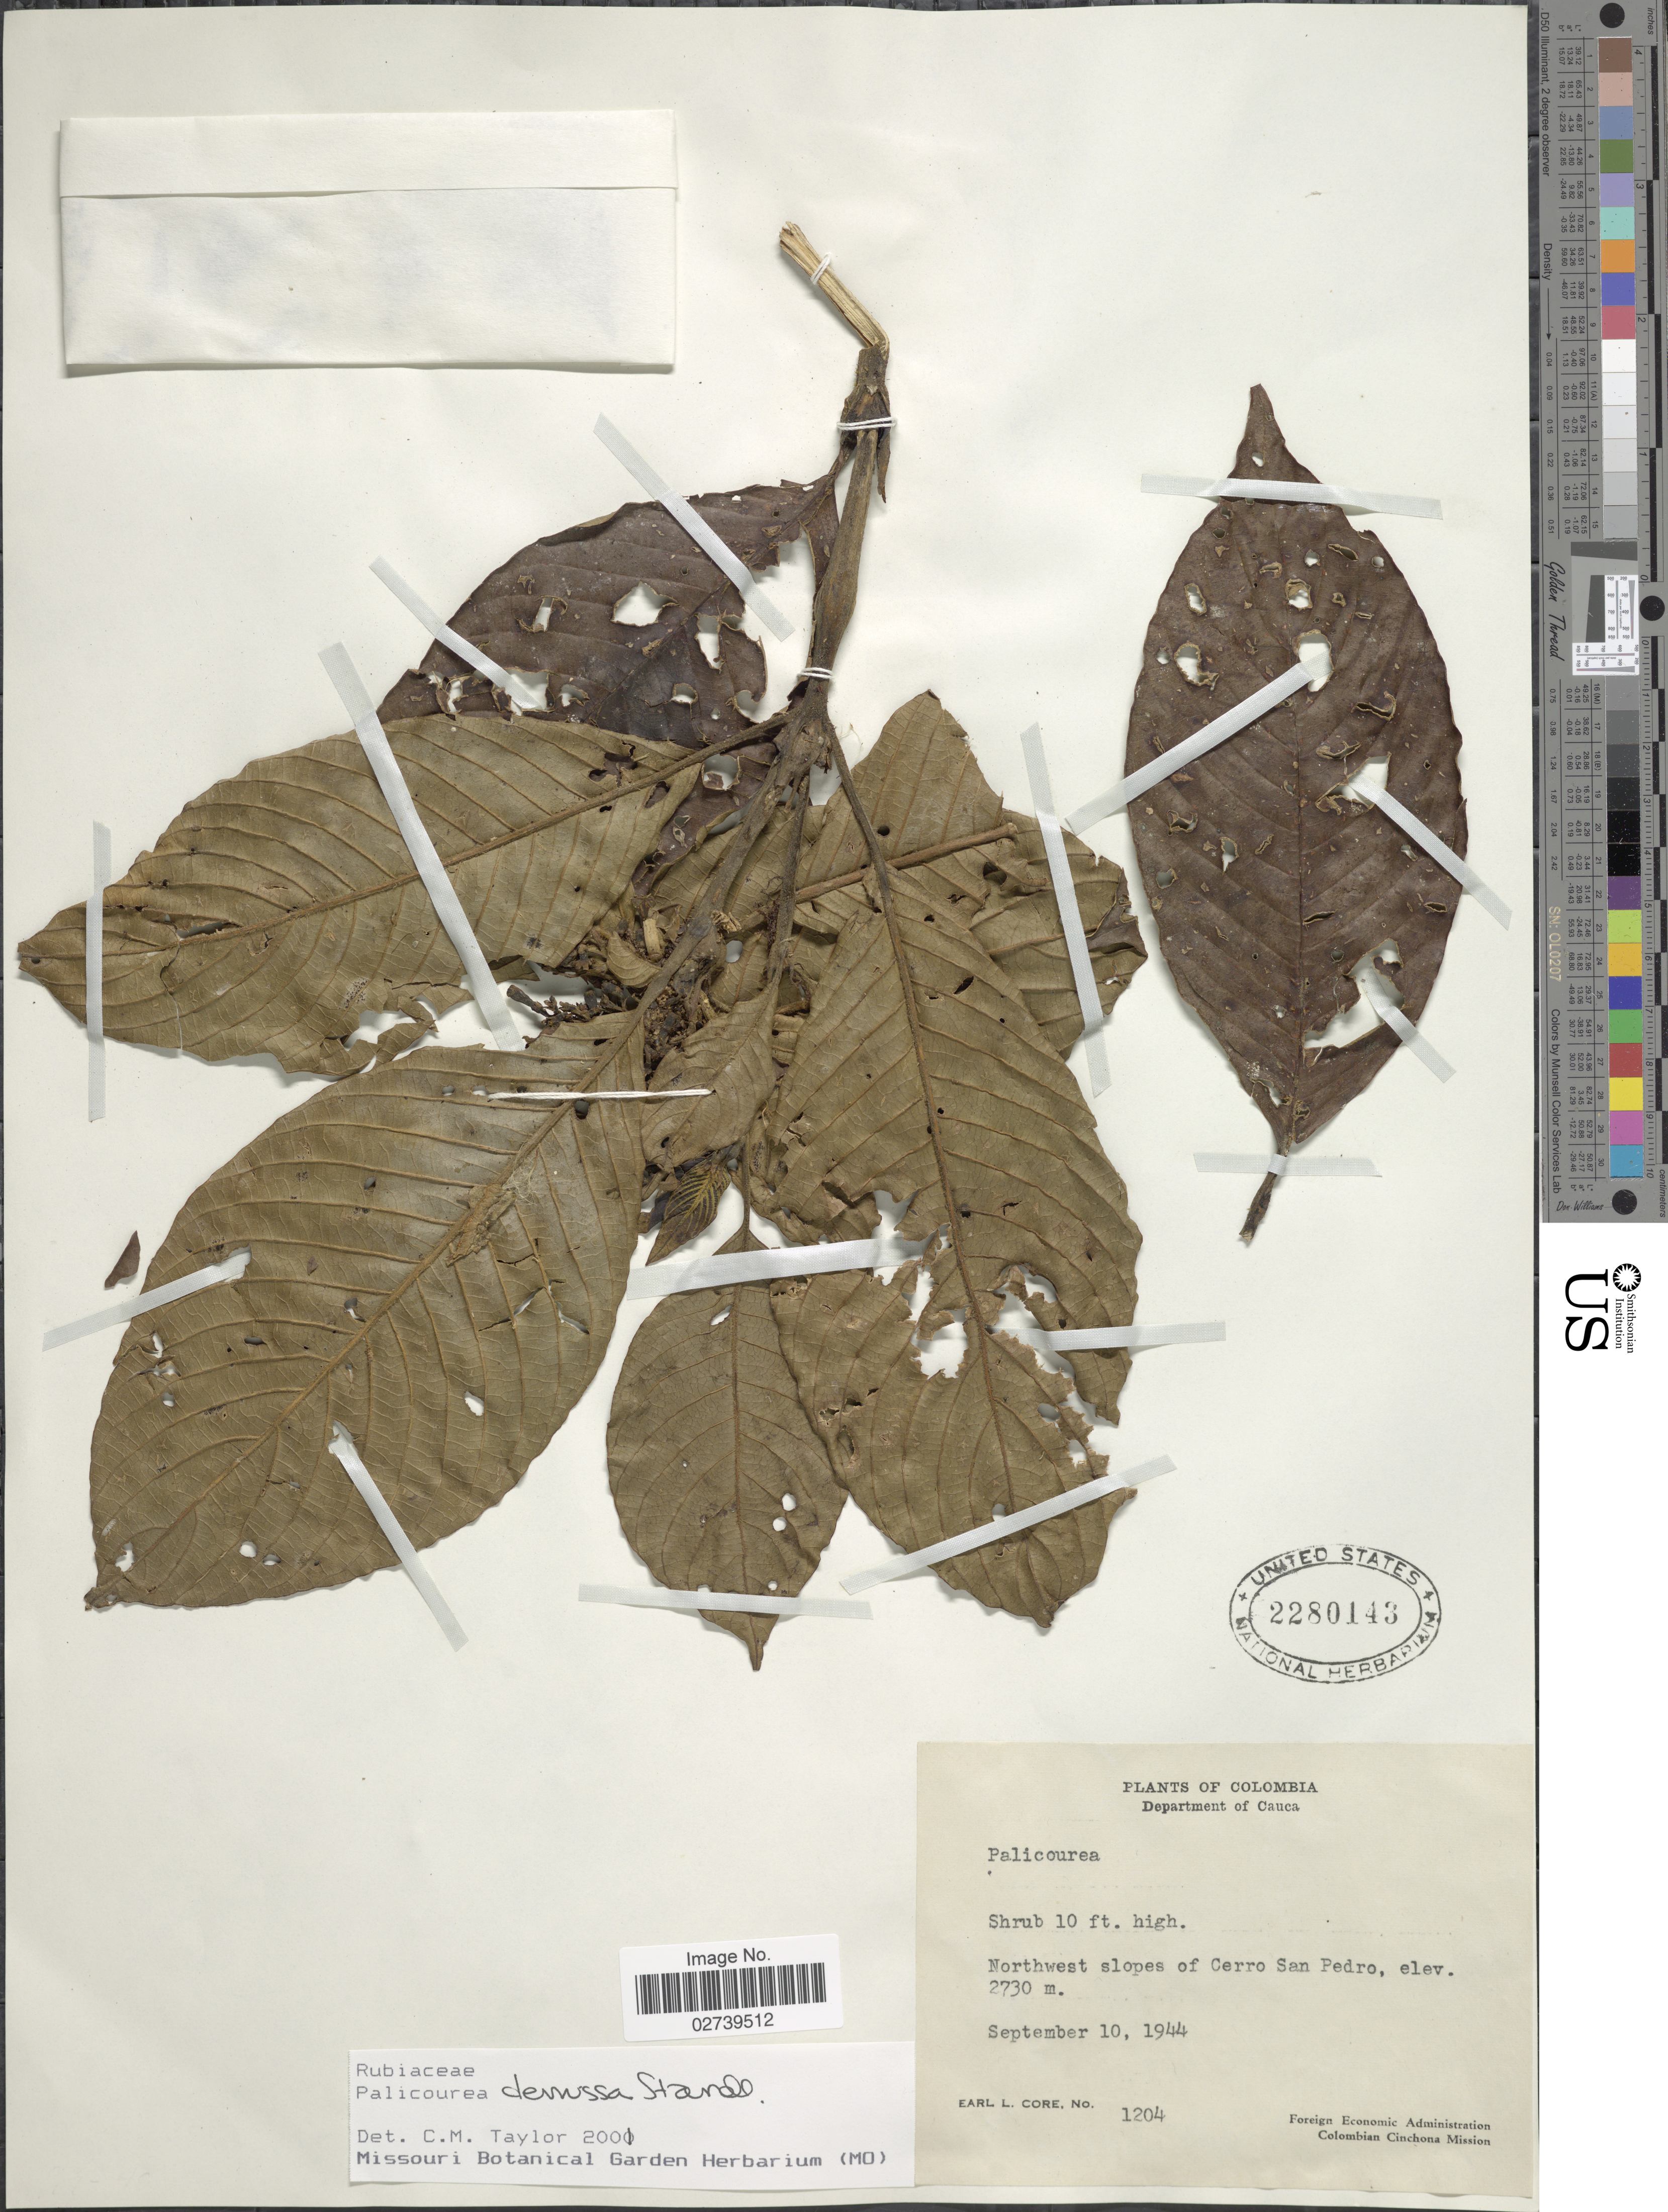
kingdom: Plantae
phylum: Tracheophyta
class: Magnoliopsida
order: Gentianales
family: Rubiaceae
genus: Palicourea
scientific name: Palicourea demissa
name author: Standl.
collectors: E. L. Core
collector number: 1204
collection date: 1944-09-10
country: Colombia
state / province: Cauca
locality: Northwest slopes of Cerro San Pedro.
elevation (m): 2730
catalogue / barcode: US 2280143